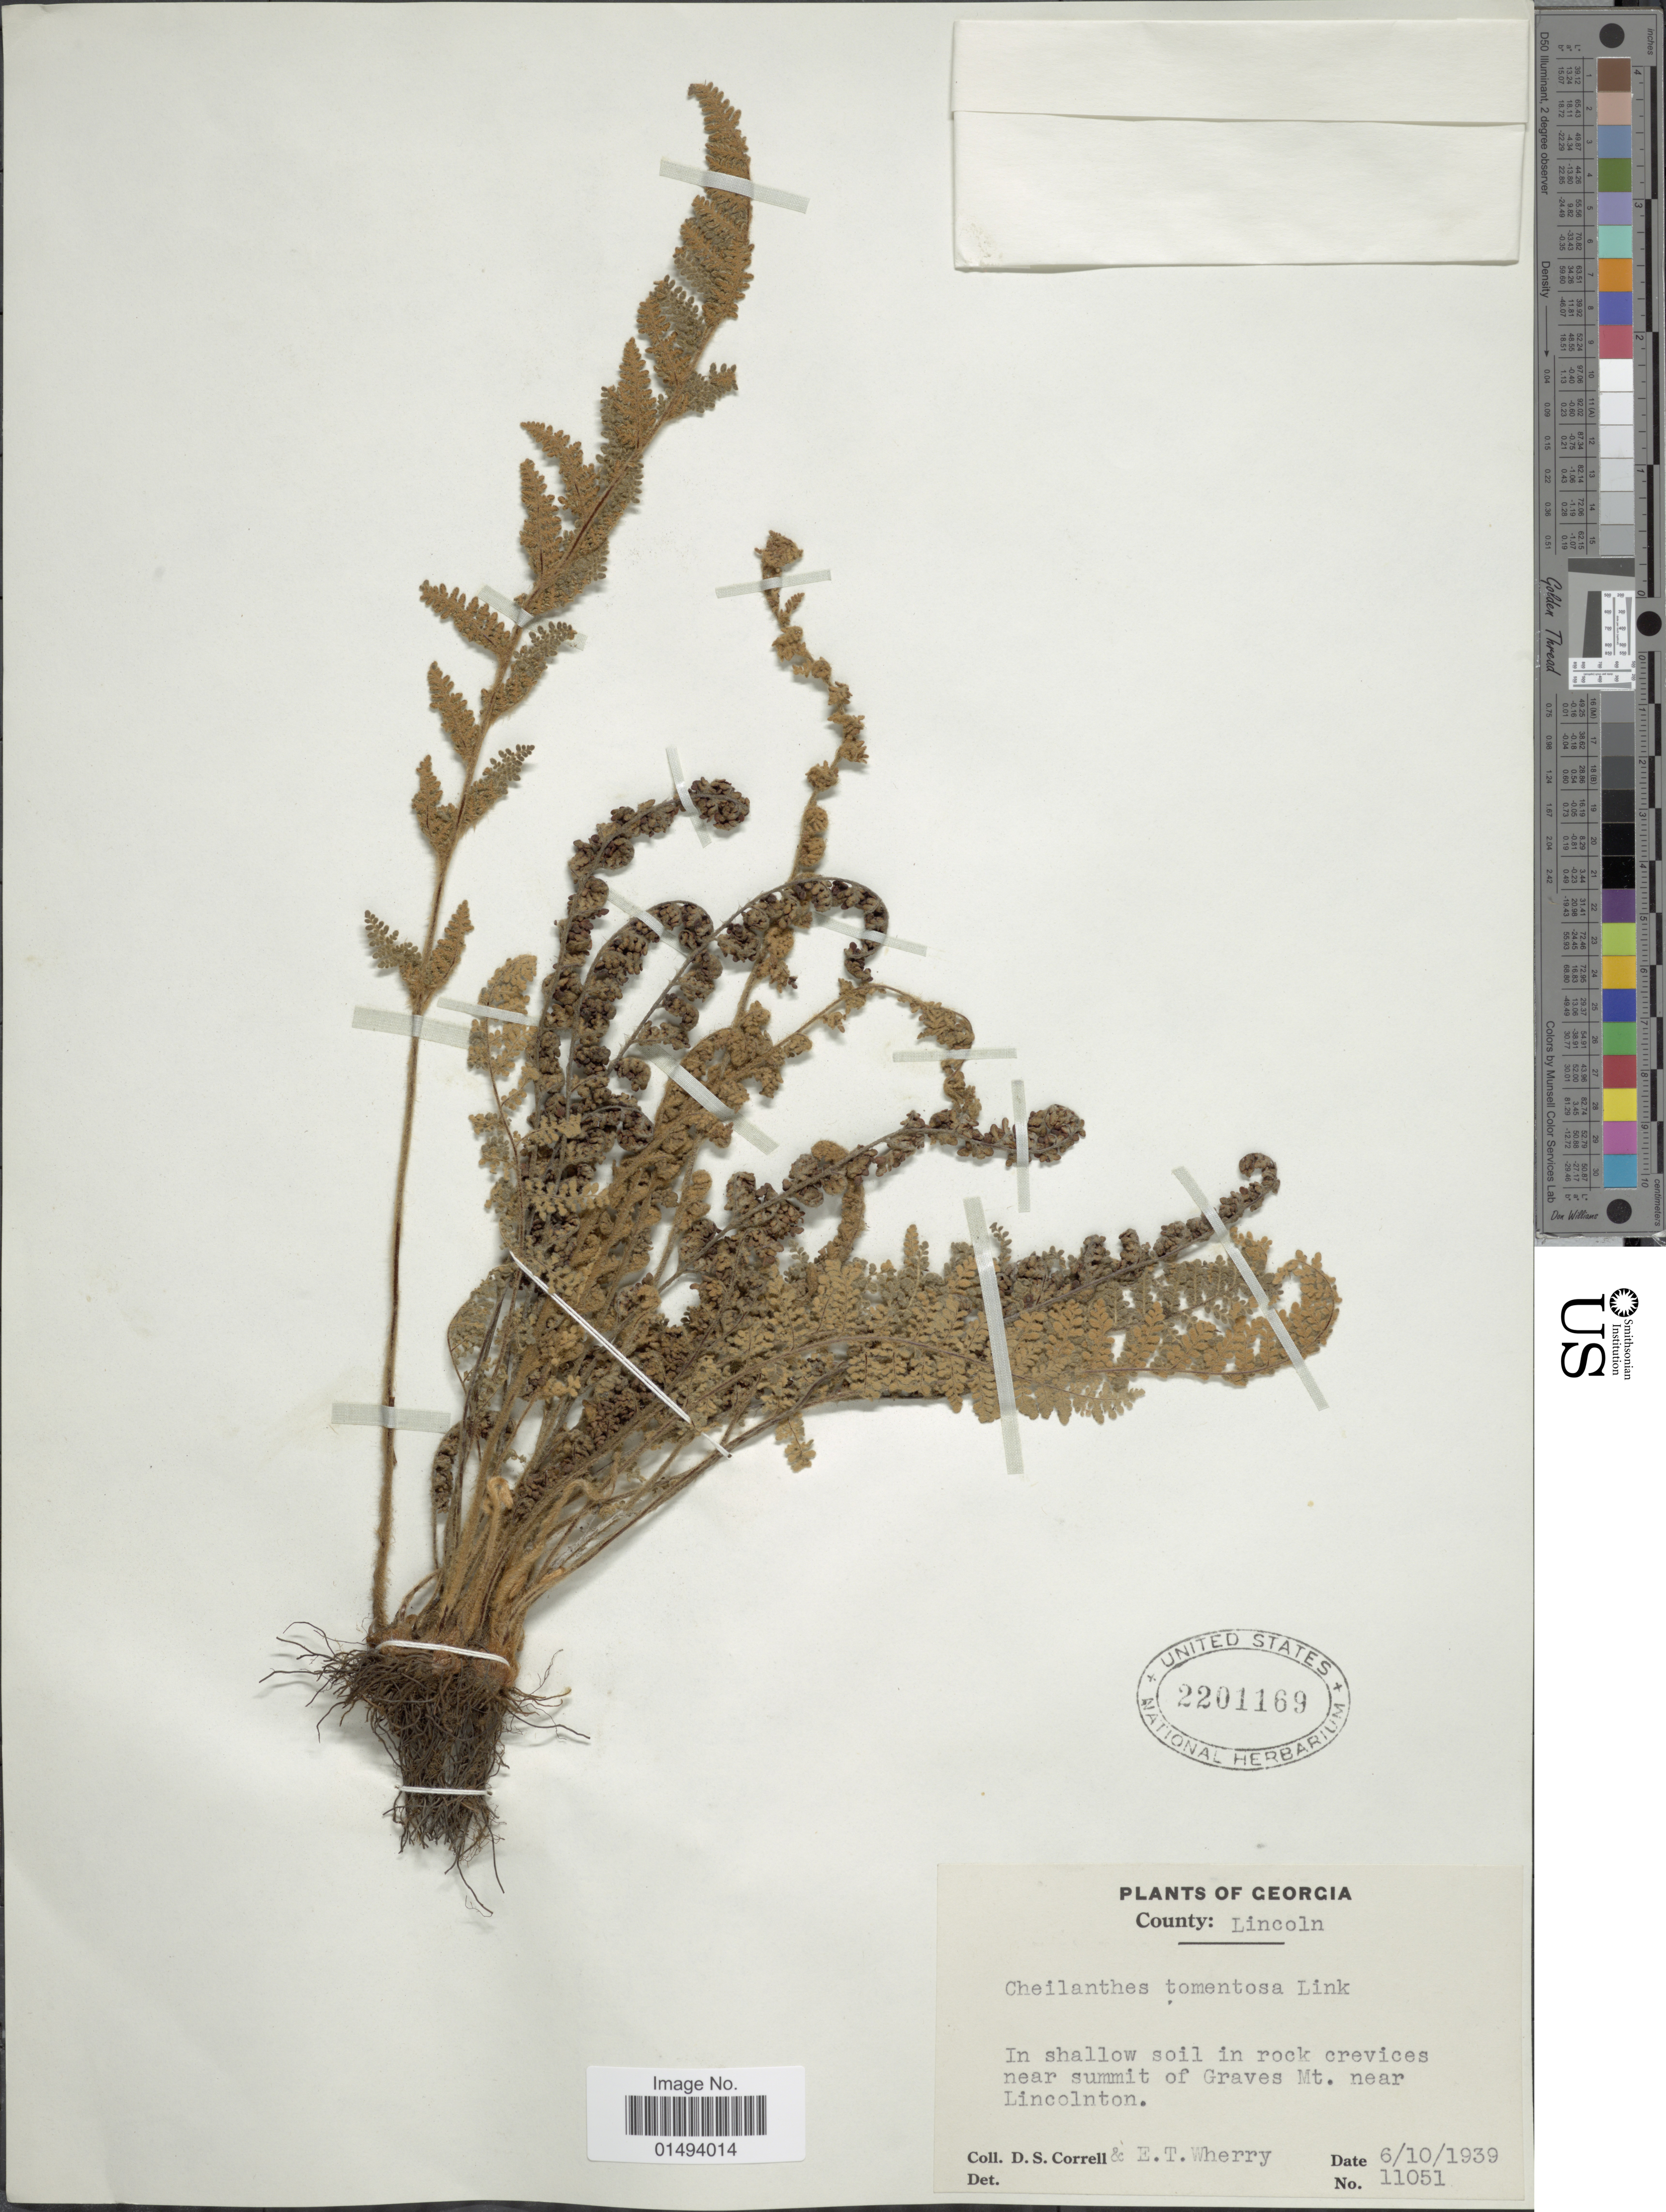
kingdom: Plantae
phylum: Tracheophyta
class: Polypodiopsida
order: Polypodiales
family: Pteridaceae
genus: Myriopteris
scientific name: Myriopteris tomentosa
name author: (Link) Fée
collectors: E. T. Wherry & D. S. Correll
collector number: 11051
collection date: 1939-06-10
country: United States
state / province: Georgia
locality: Georgia, County: Lincoln, In shallow soil in rock crevices near summit of Graves Mt. near Lincolnton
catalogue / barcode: US 2201169